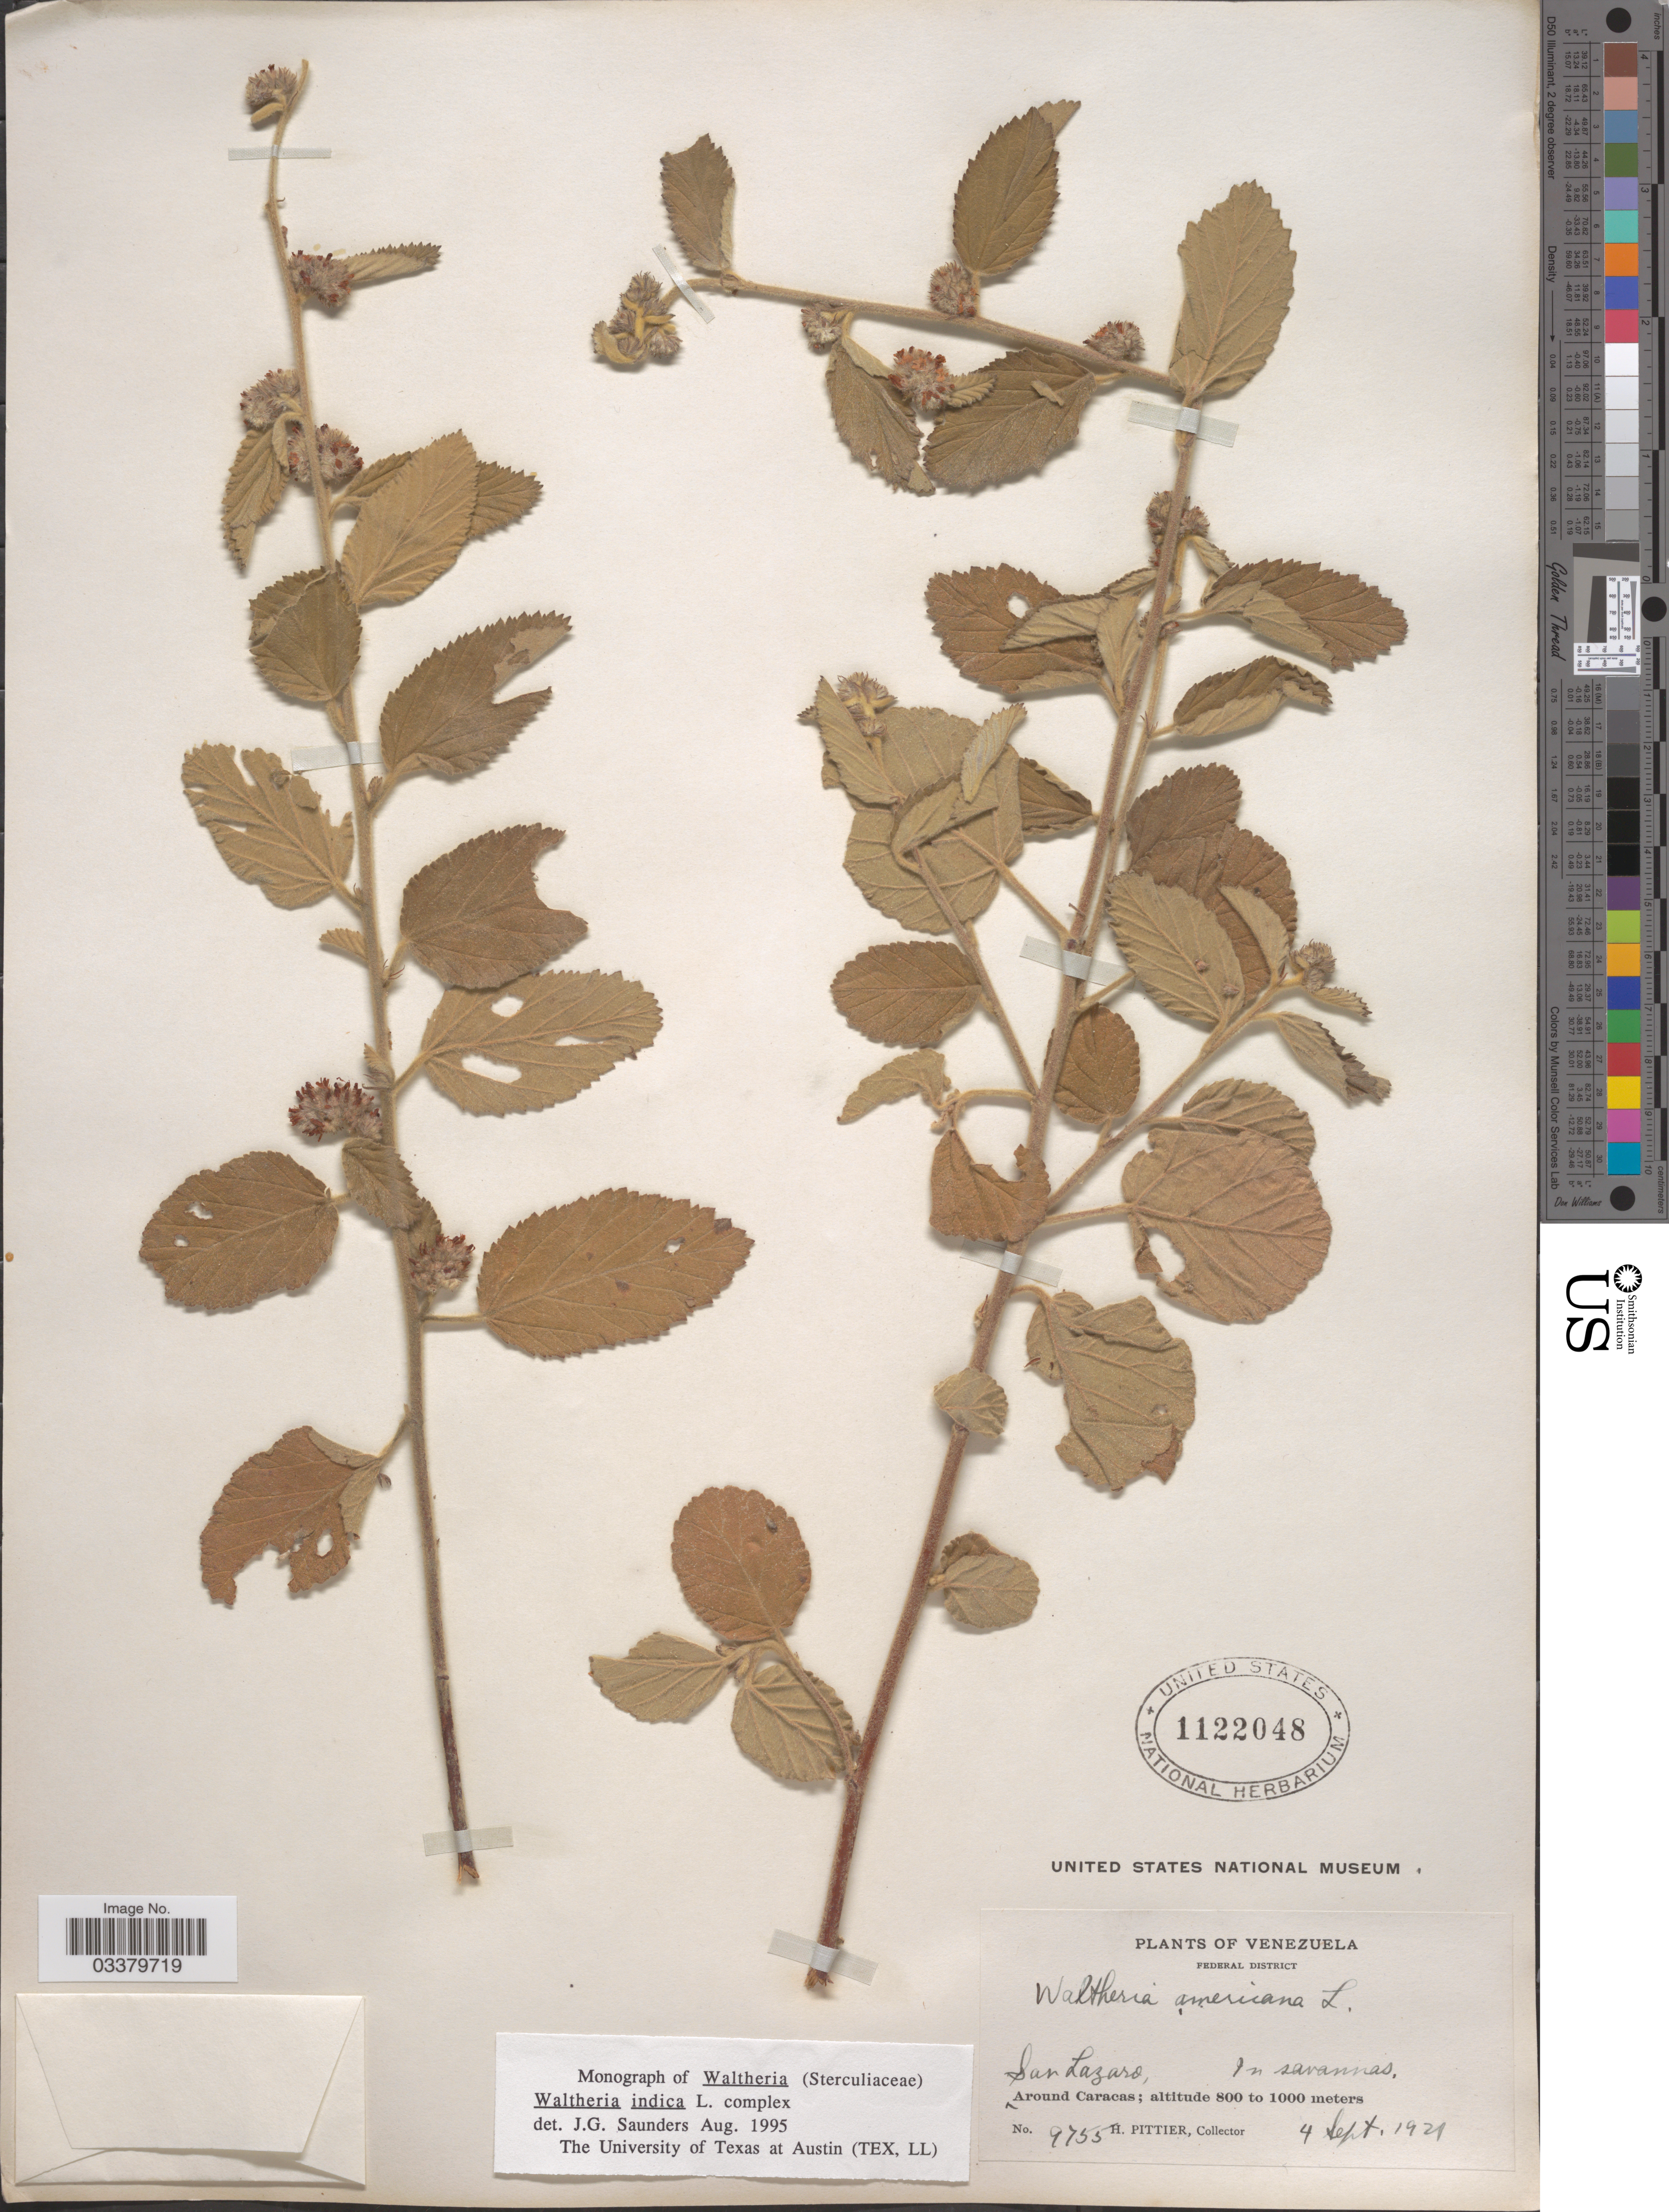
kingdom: Plantae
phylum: Tracheophyta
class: Magnoliopsida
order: Malvales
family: Malvaceae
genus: Waltheria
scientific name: Waltheria indica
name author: L.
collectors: H. F. Pittier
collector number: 9755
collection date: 1921-09-04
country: Venezuela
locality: Federal District. San Lazaro, Around Caracas.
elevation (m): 800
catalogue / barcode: US 1122048